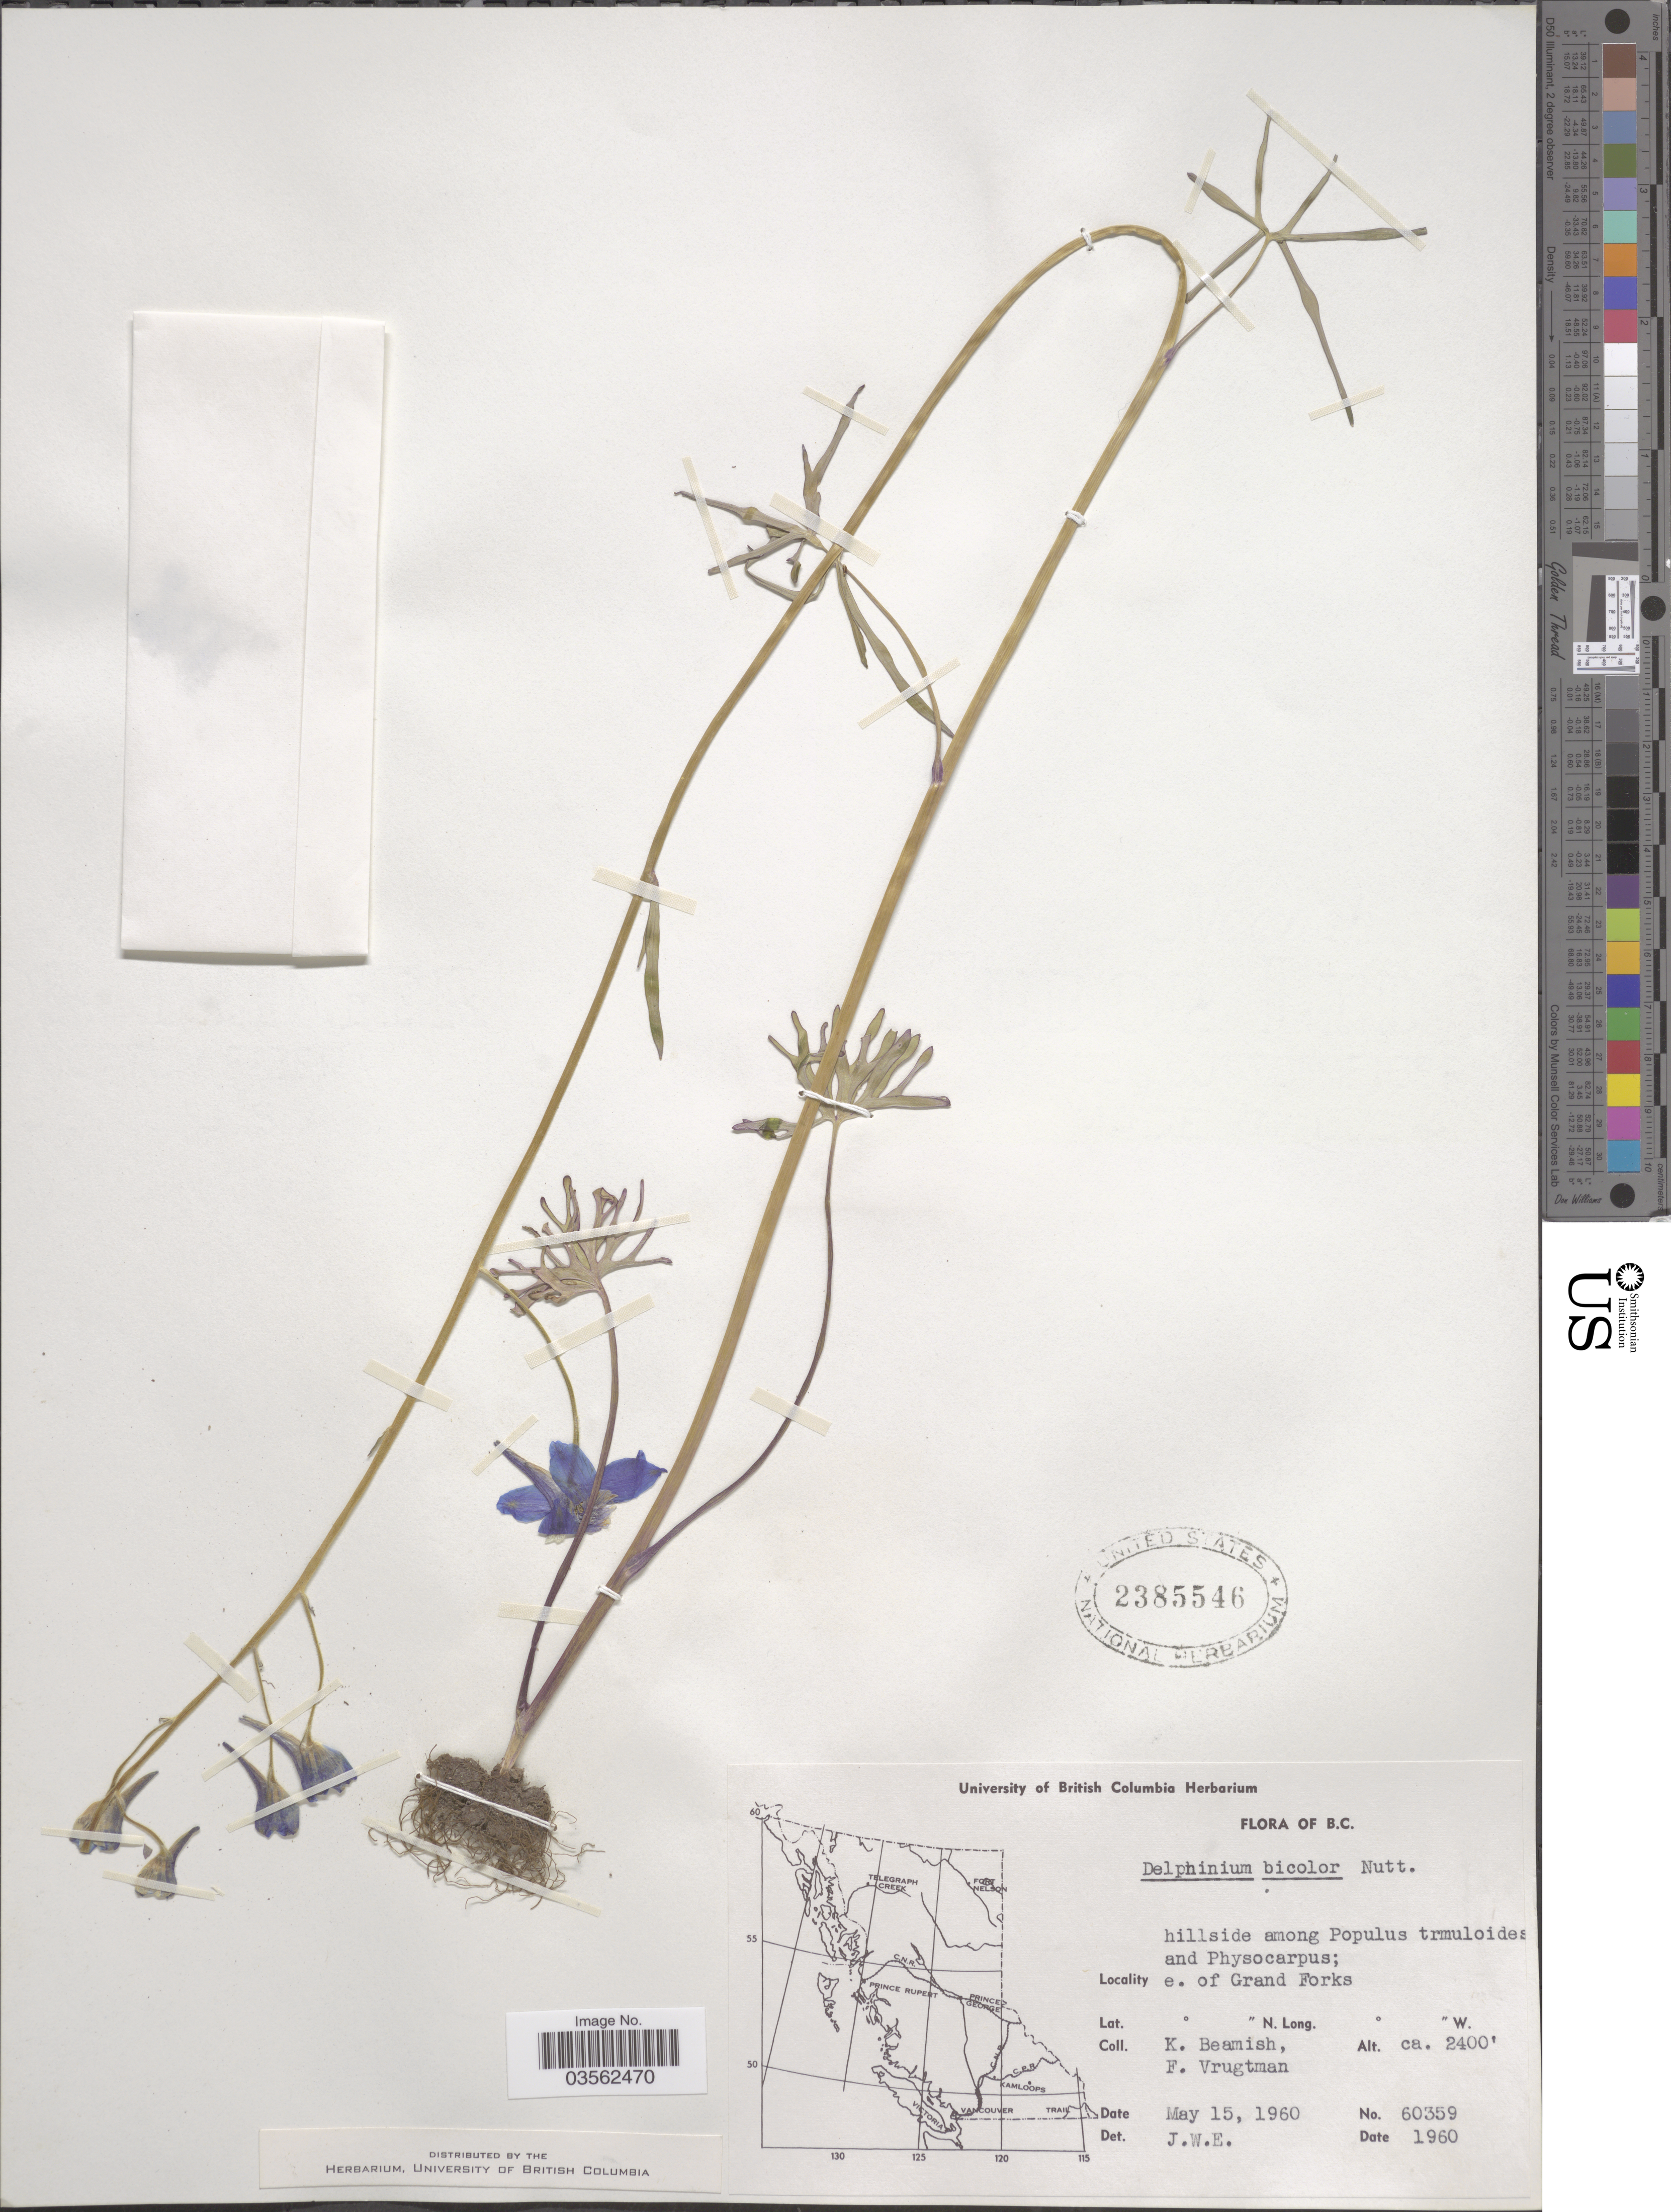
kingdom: Plantae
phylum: Tracheophyta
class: Magnoliopsida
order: Ranunculales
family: Ranunculaceae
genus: Delphinium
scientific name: Delphinium bicolor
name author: Nutt.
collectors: K. Beamish & F. Vrugtman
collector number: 60359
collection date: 1960-05-15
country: Canada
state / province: British Columbia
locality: E. of Grand Forks.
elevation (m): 732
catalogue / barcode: US 2385546